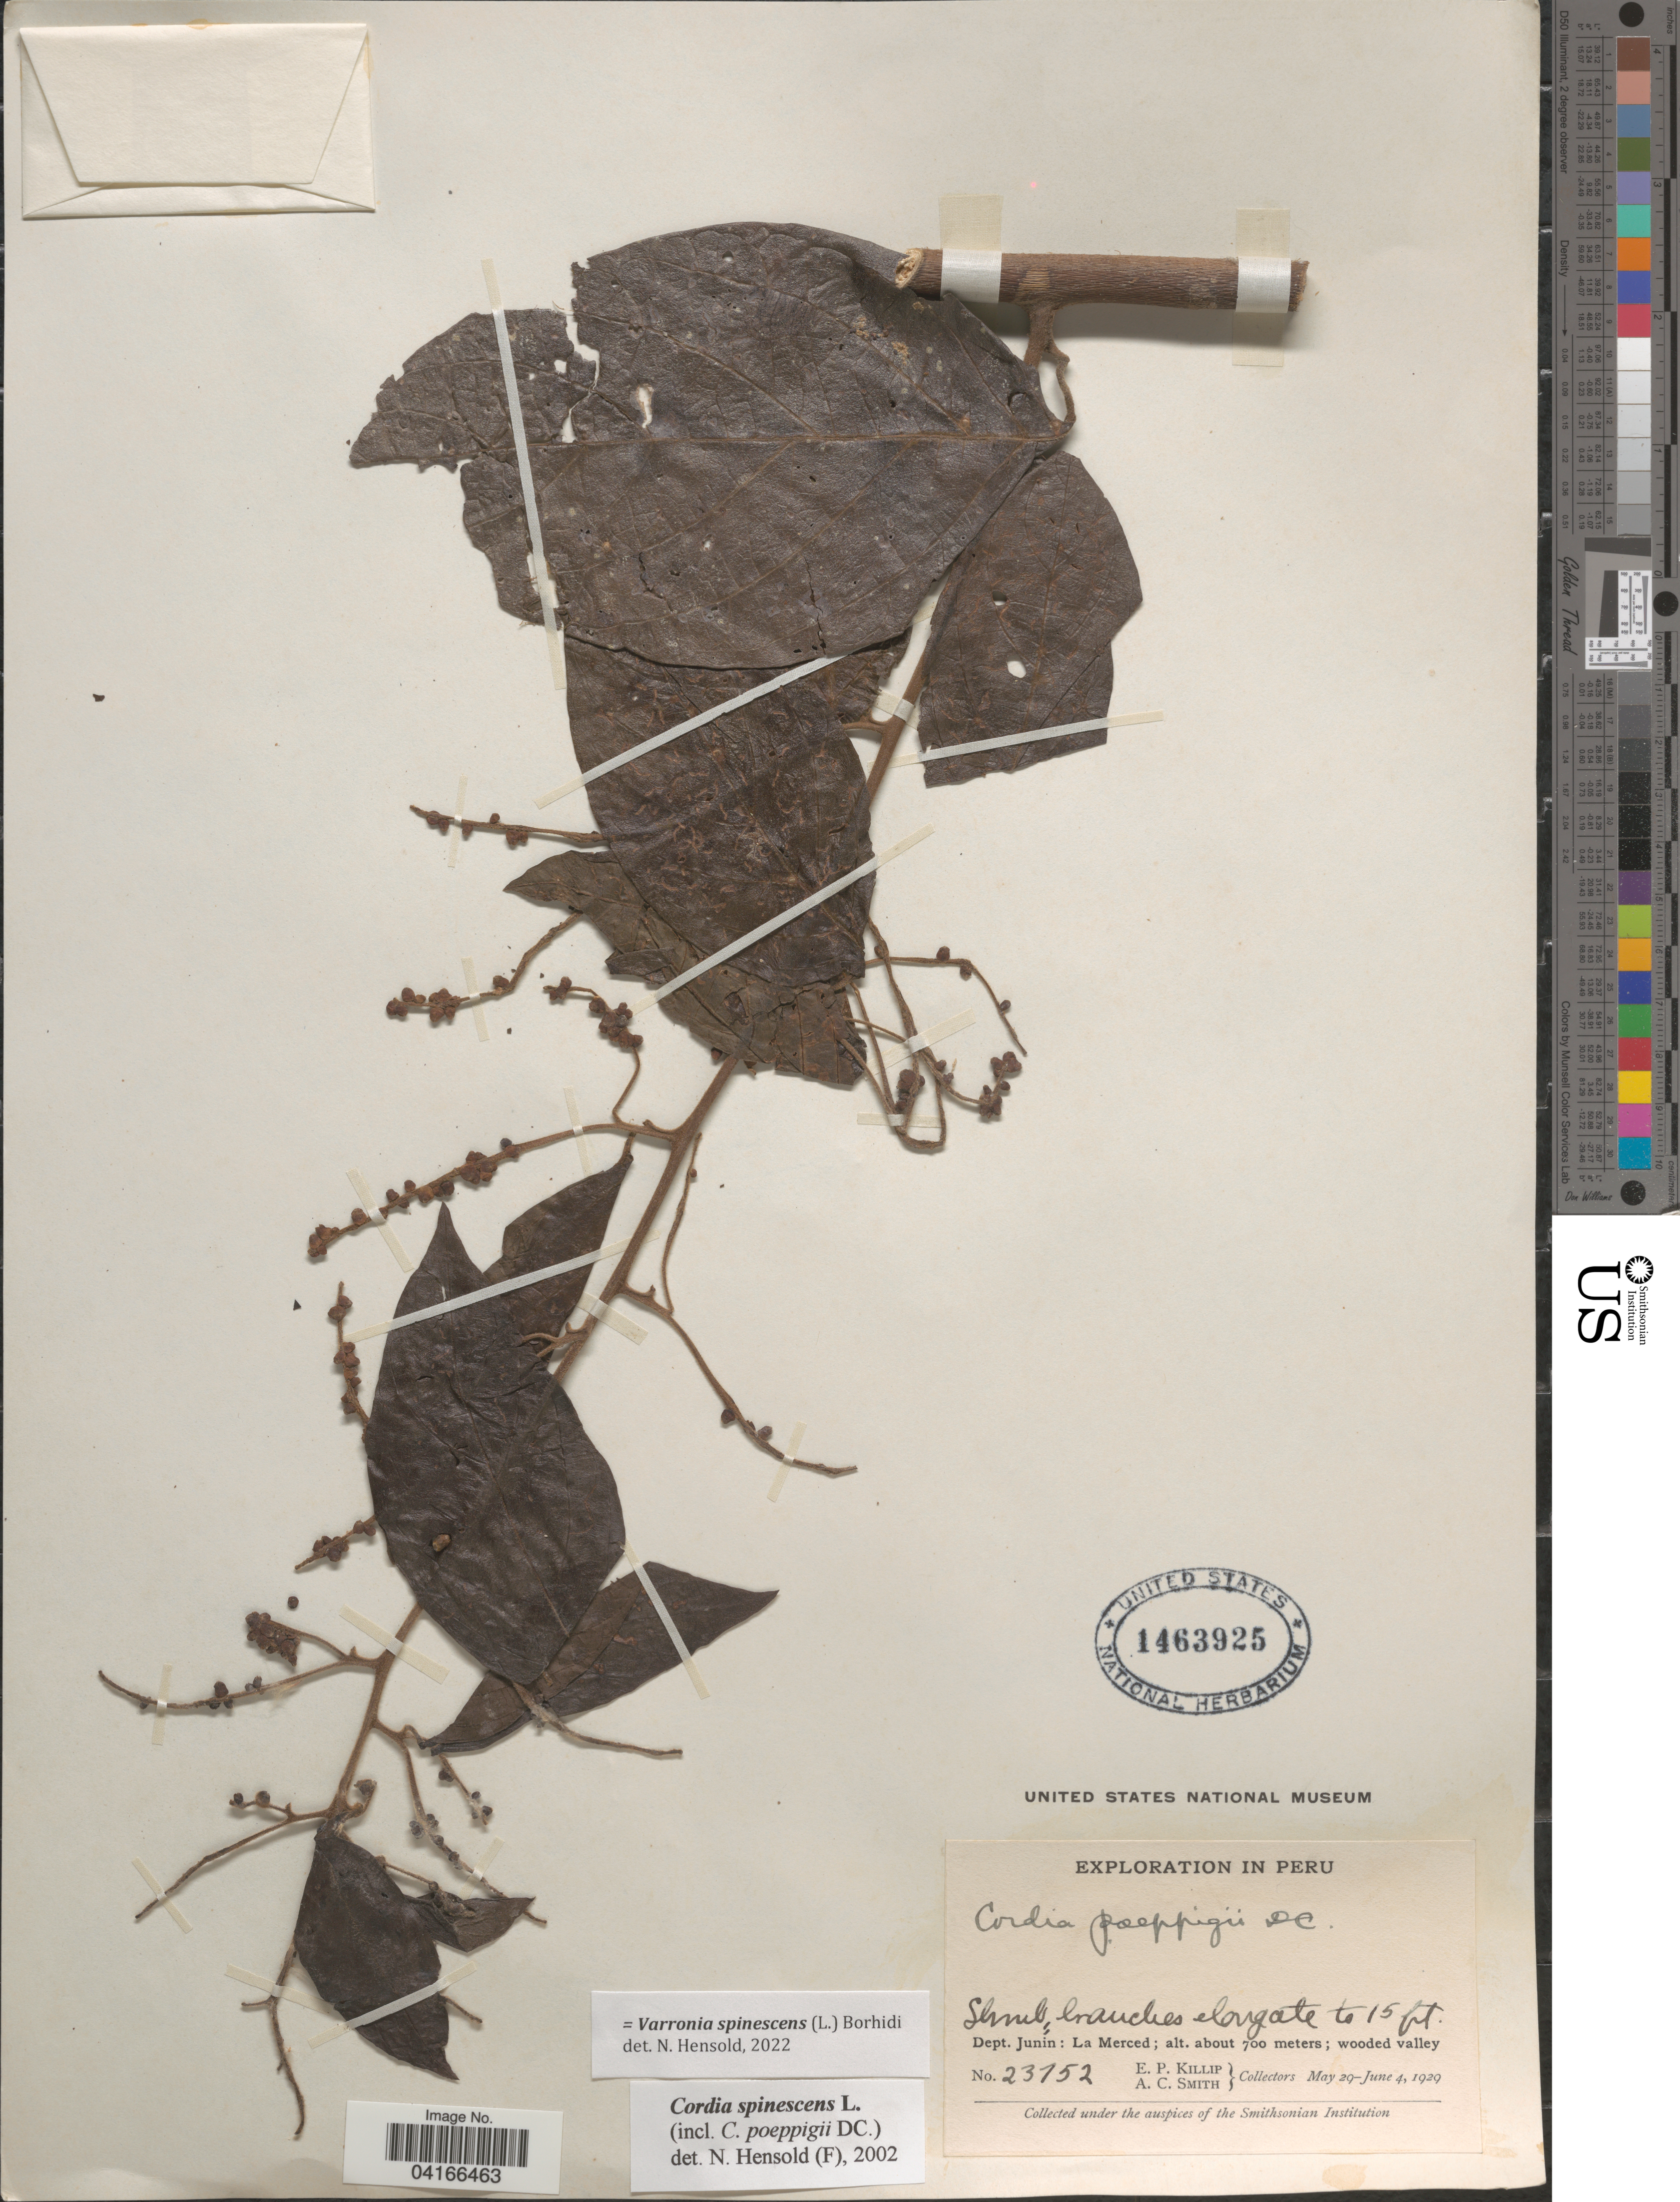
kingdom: Plantae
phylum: Tracheophyta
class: Magnoliopsida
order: Boraginales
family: Cordiaceae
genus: Varronia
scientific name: Varronia spinescens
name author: (L.) Borhidi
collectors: E. P. Killip & A. C. Smith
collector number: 23752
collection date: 1929-05-29/1929-06-04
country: Peru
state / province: Junín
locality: Exploration in Peru. Dept. Junín: La Merced; wooded valley.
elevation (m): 700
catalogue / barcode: US 1463925